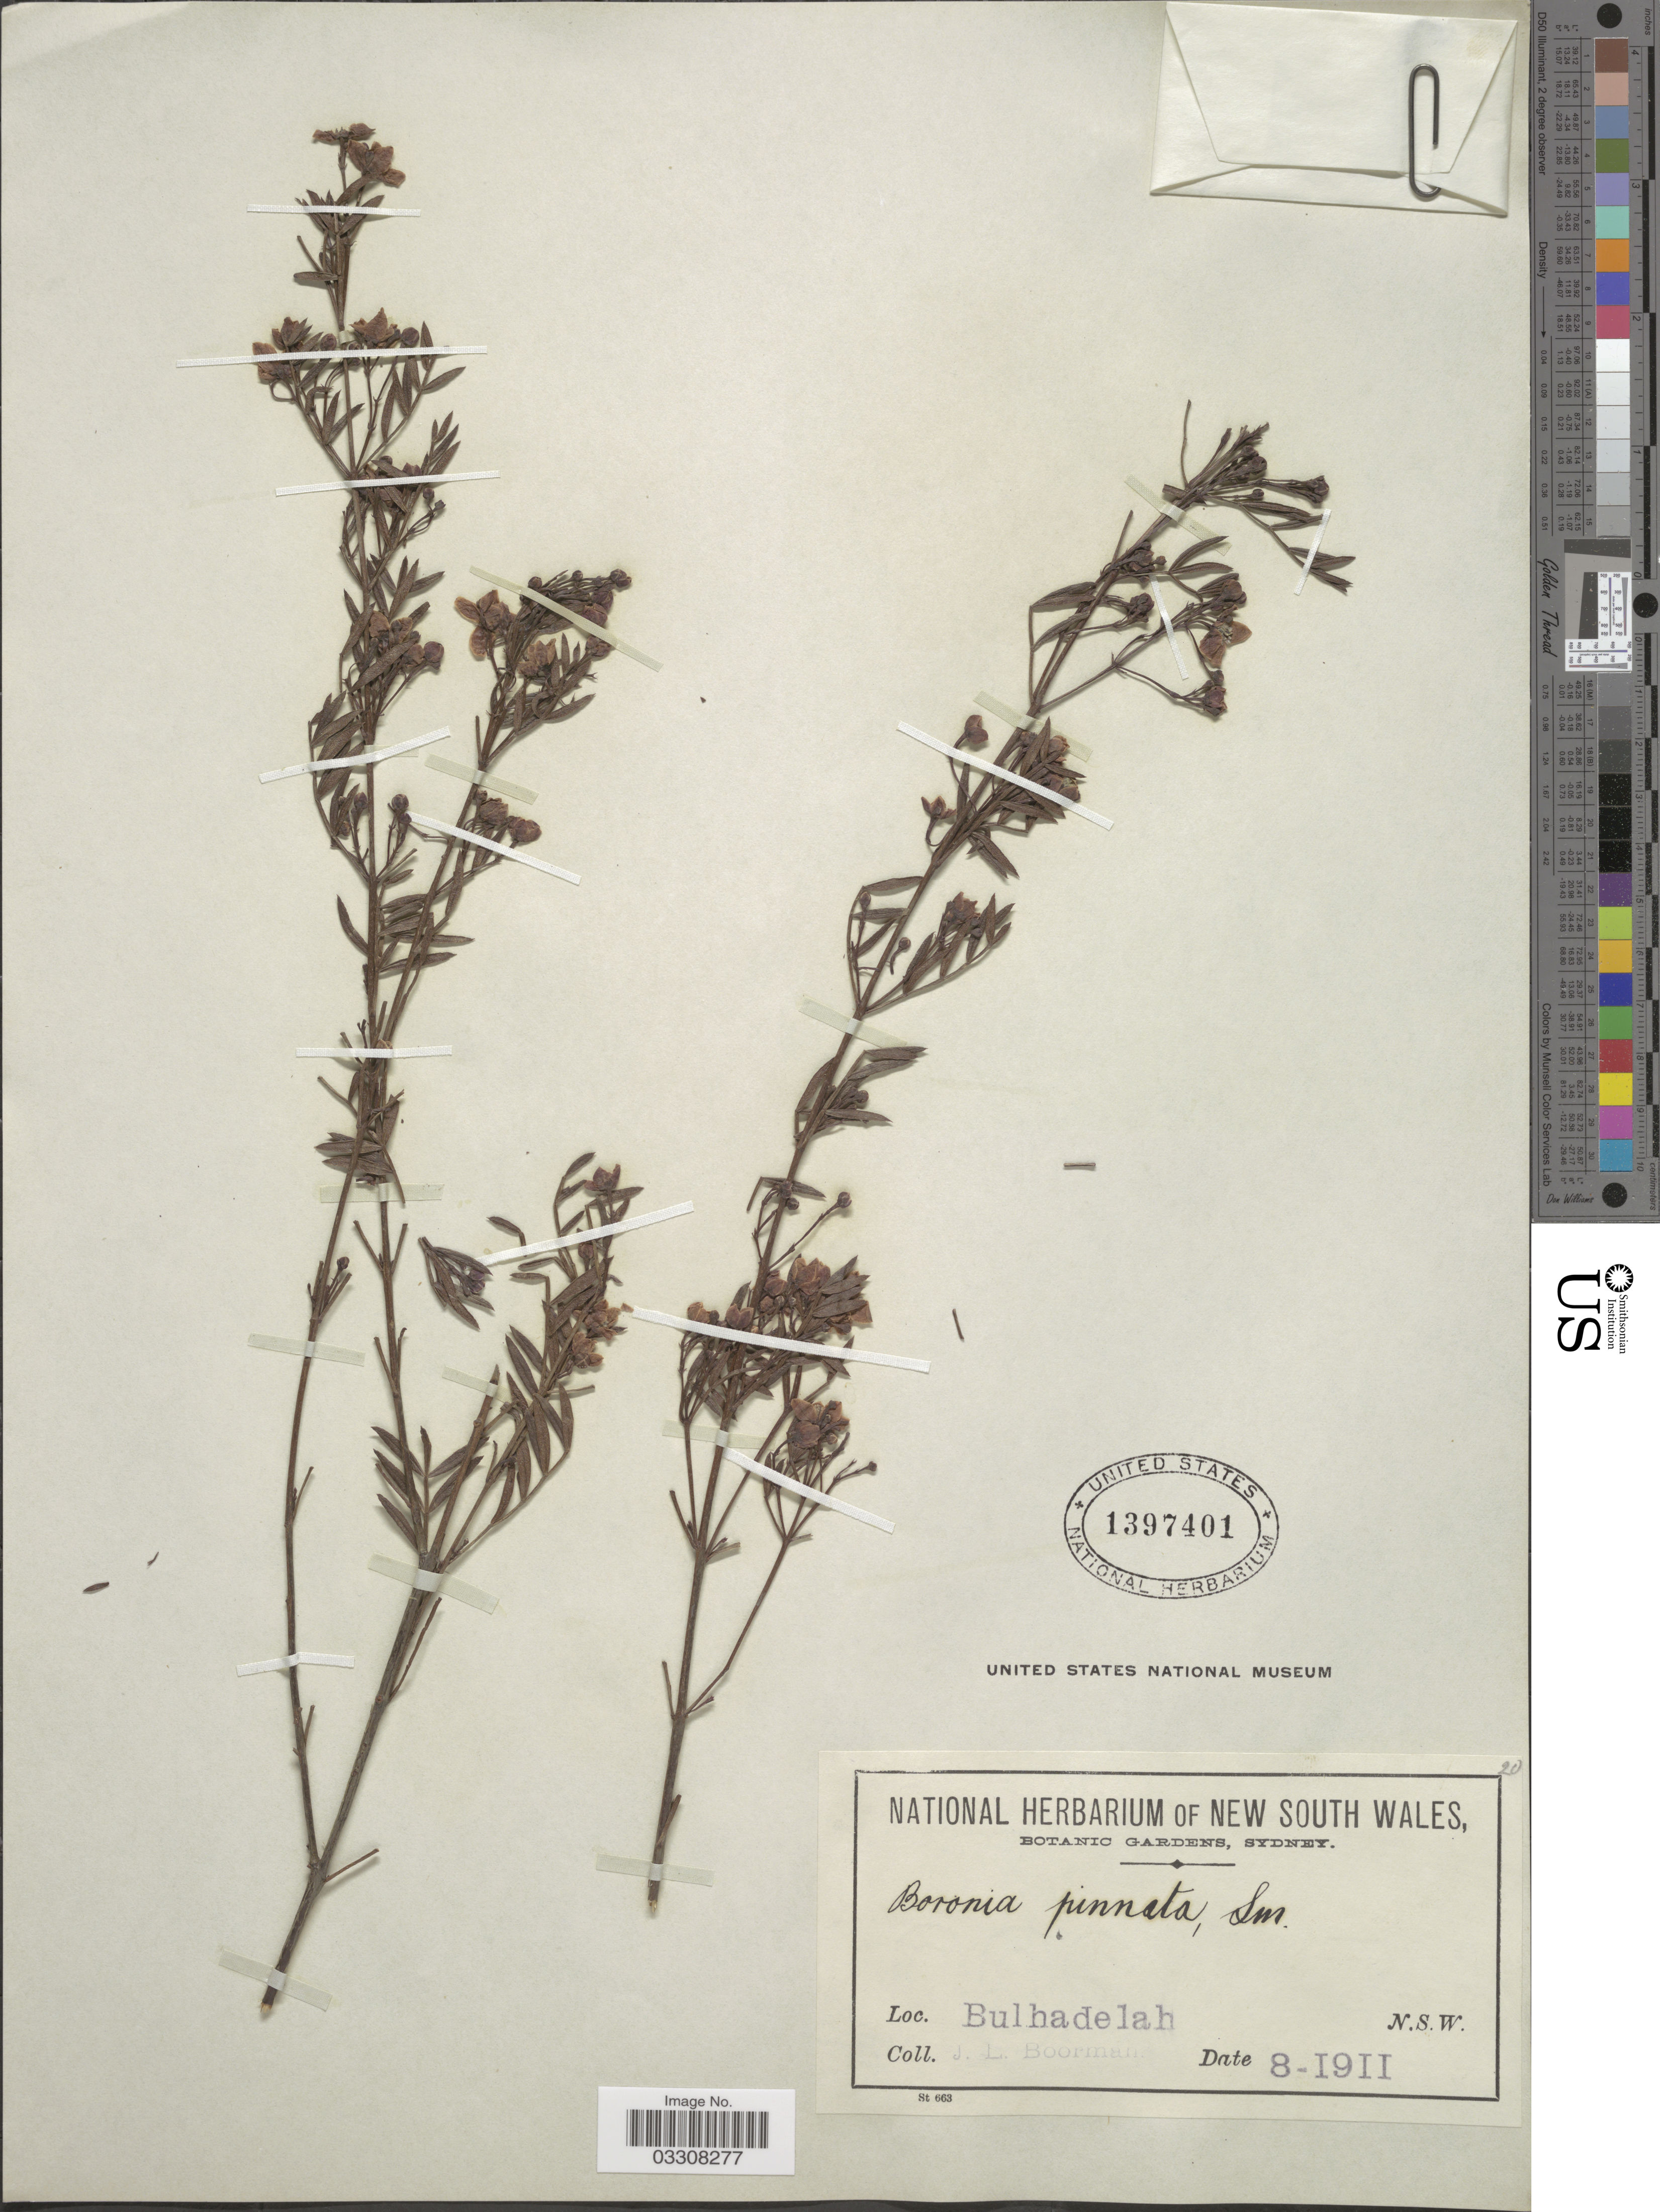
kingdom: Plantae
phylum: Tracheophyta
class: Magnoliopsida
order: Sapindales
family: Rutaceae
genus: Boronia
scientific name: Boronia pinnata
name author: Sm.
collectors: J. Boorman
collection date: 1911-08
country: Australia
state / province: New South Wales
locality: Bulhadelah.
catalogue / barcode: US 1397401